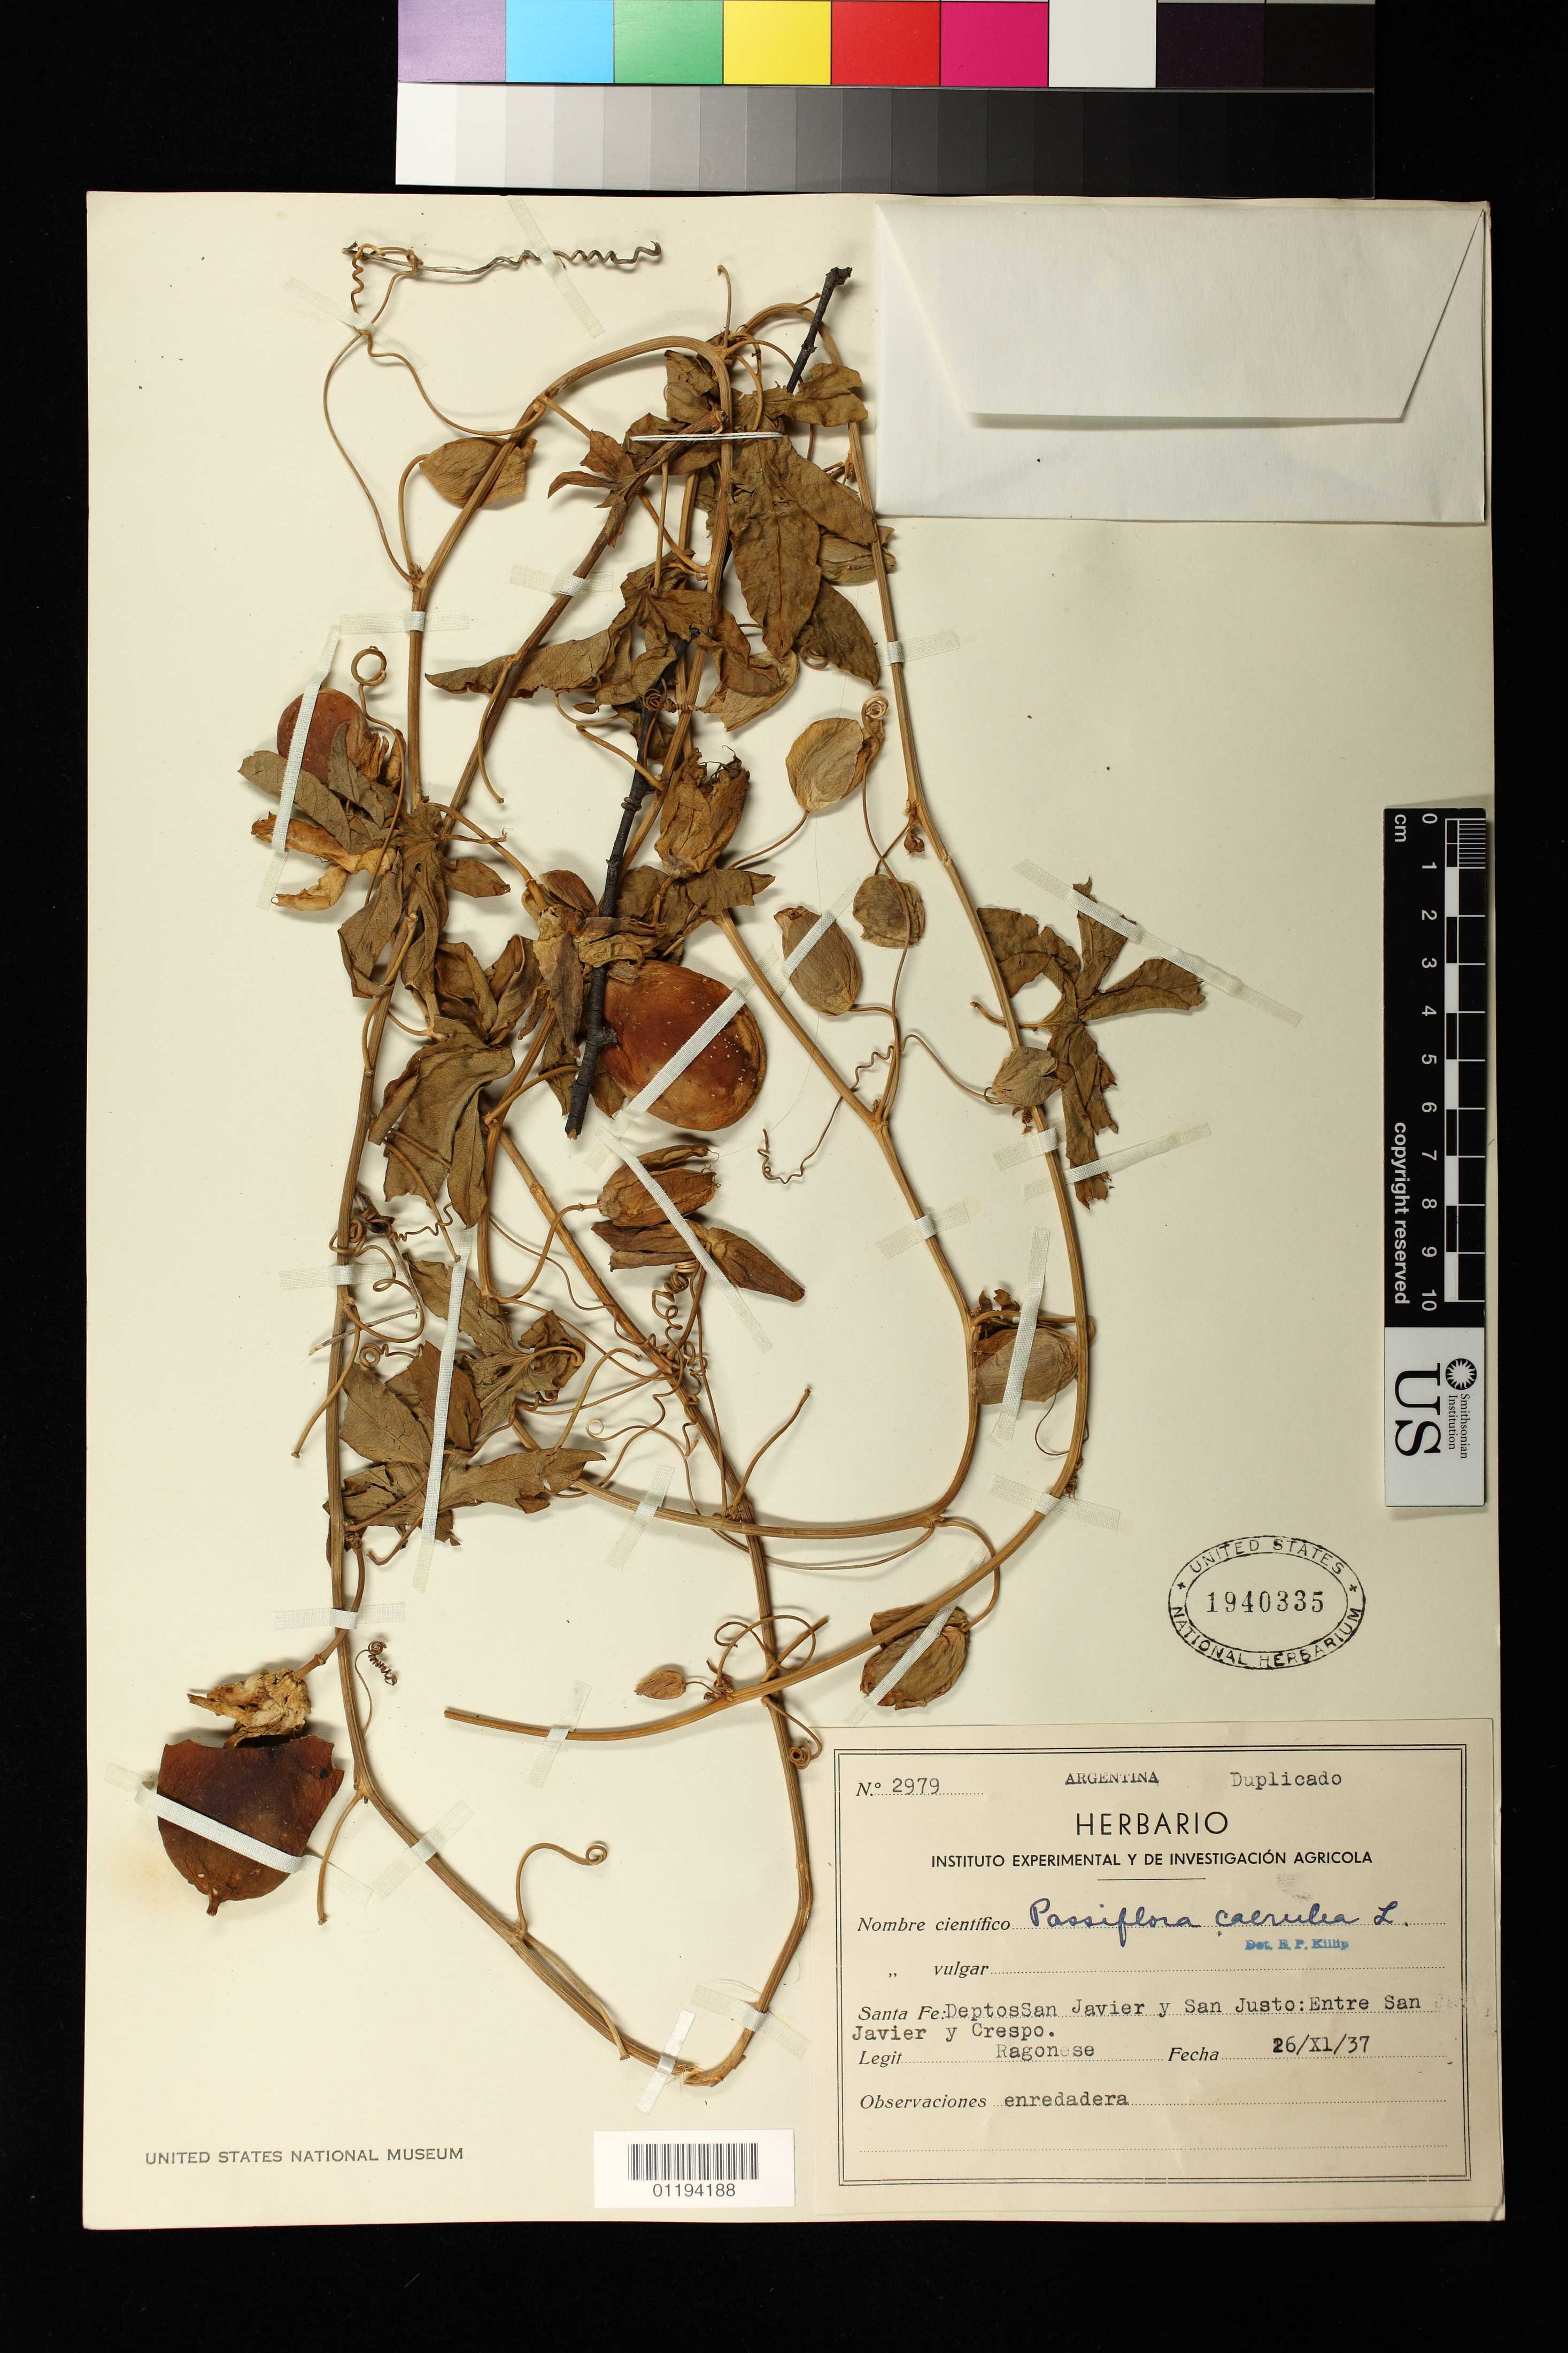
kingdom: Plantae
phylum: Tracheophyta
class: Magnoliopsida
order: Malpighiales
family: Passifloraceae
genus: Passiflora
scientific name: Passiflora caerulea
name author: L.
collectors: Ragonese, --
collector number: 2979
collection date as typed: Nov 26 1937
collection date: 1937-11-26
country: Argentina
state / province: Santa Fe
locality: Santa Fe: Deptos San Javier y San Justo: Entre San Javier y Crespo.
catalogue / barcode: US 1940335